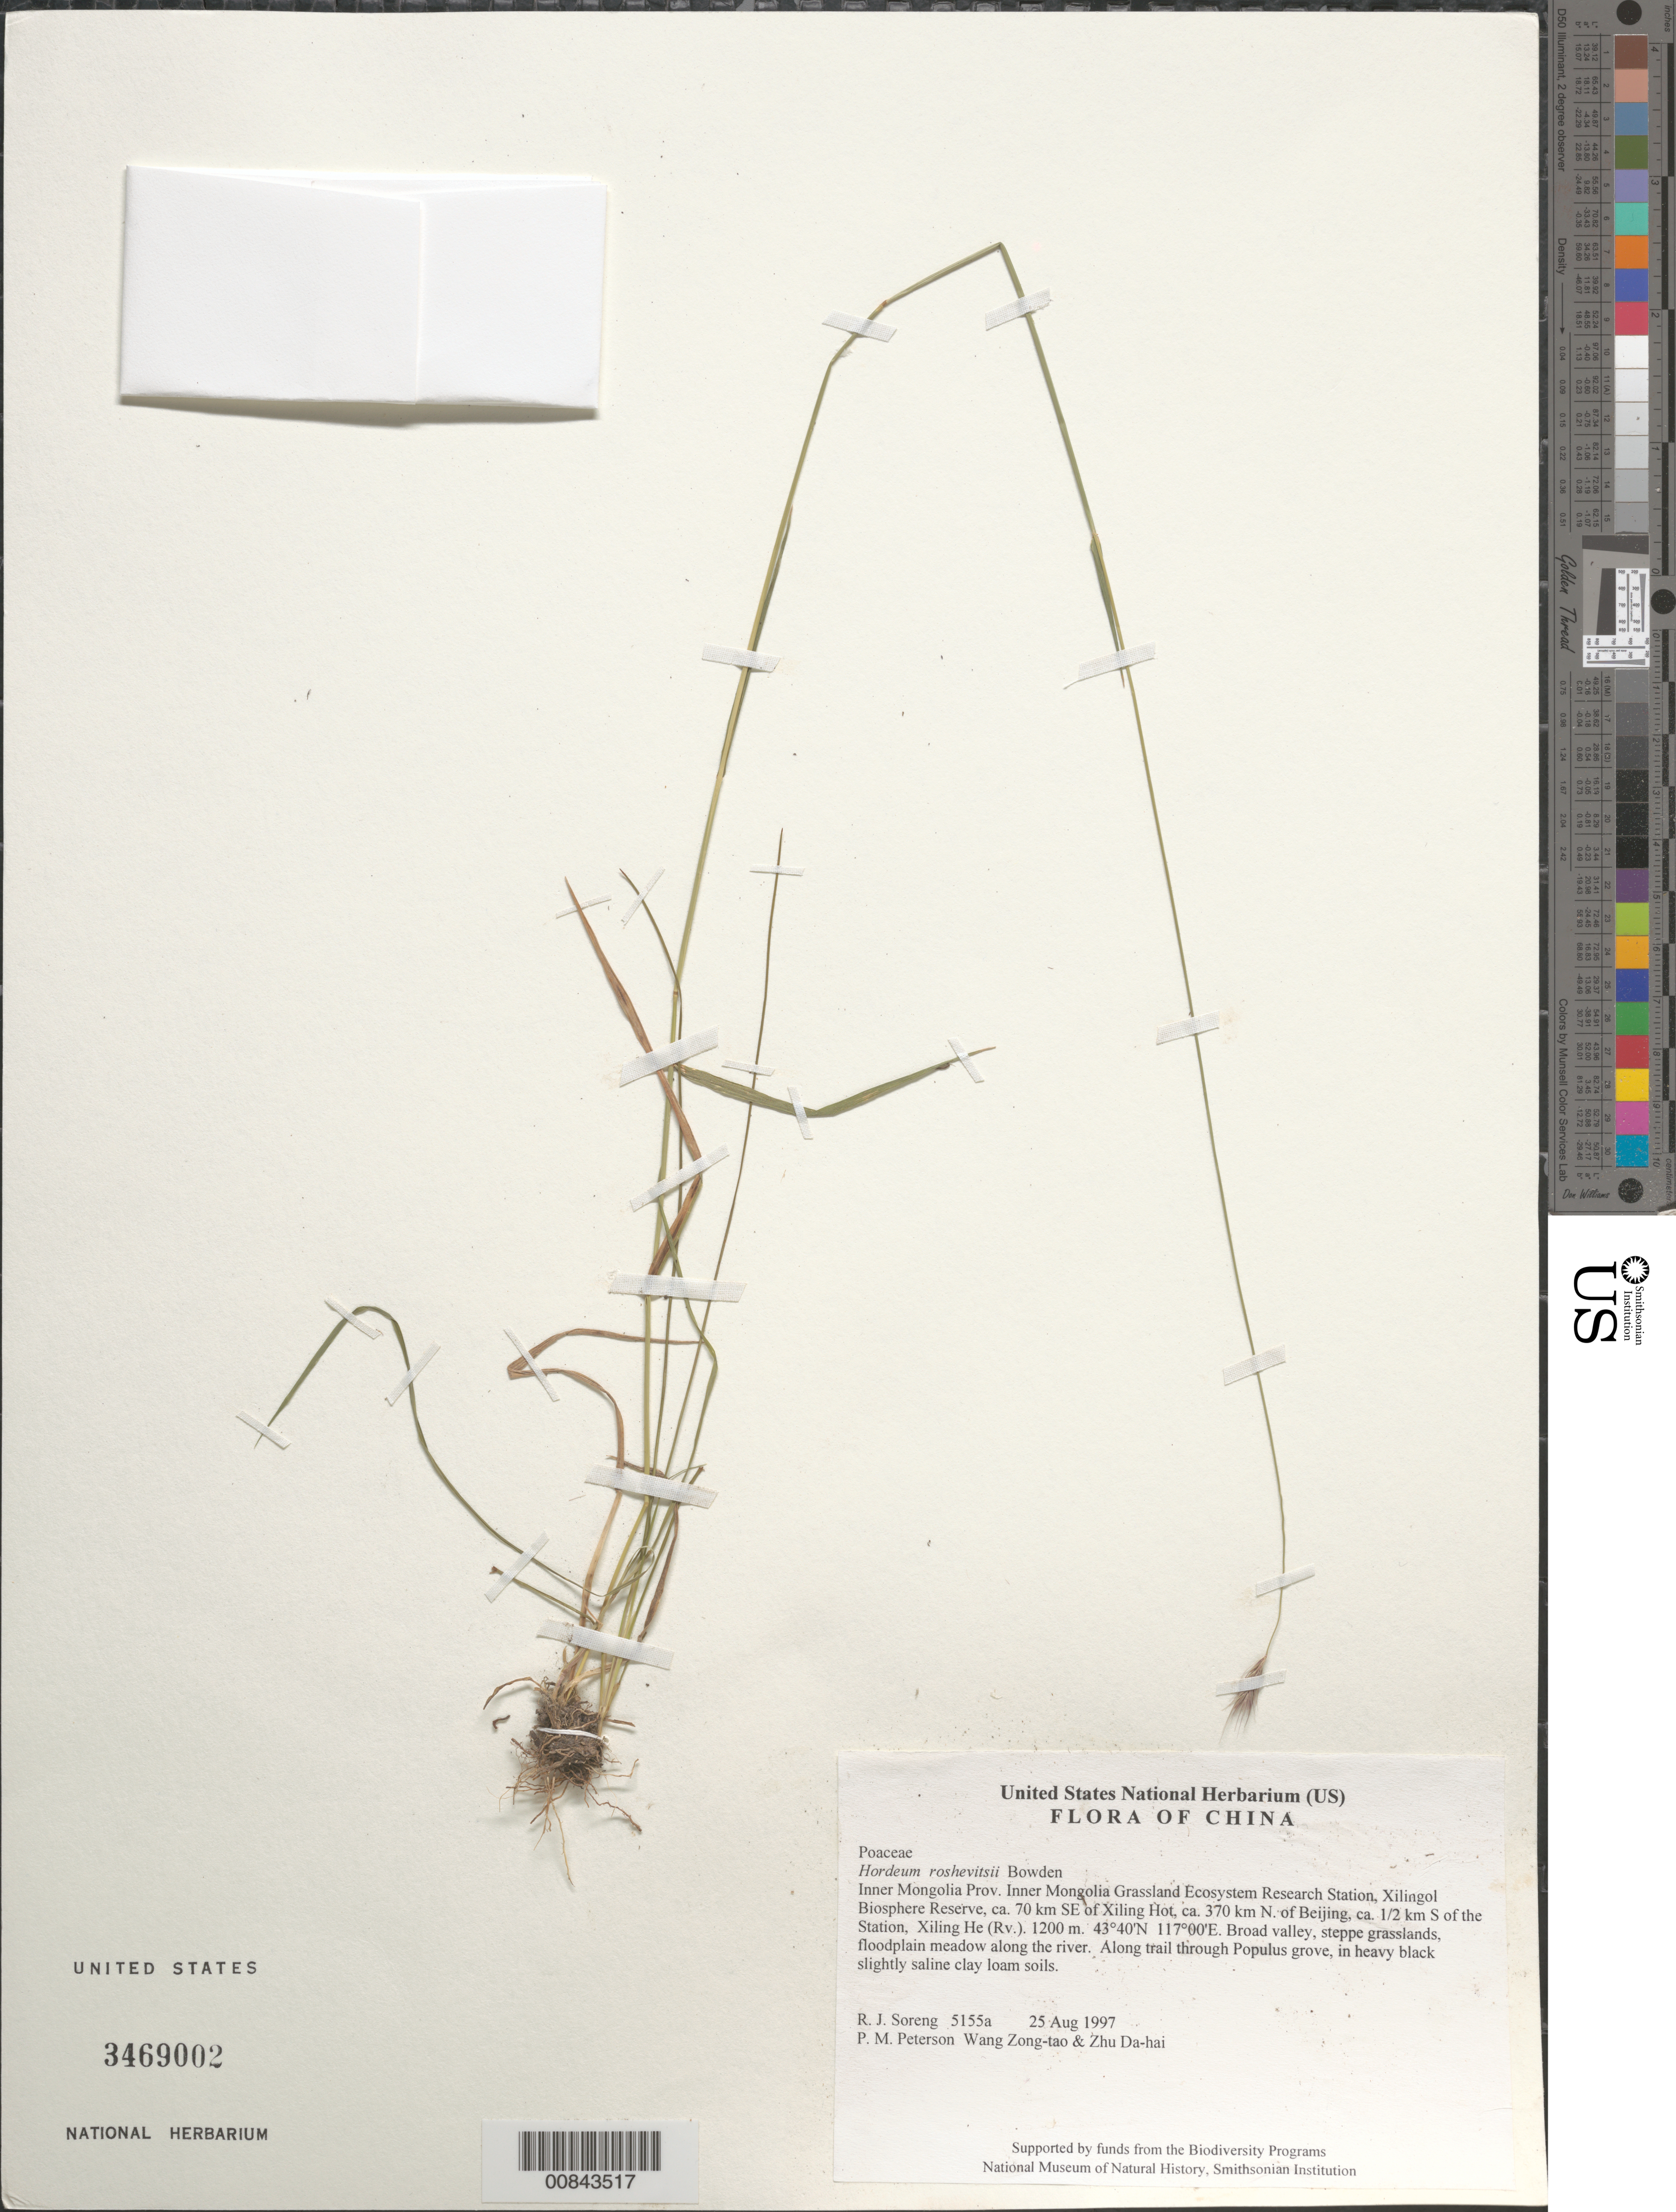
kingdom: Plantae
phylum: Tracheophyta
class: Liliopsida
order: Poales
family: Poaceae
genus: Hordeum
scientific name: Hordeum roshevitzii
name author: Bowden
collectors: R. J. Soreng, P. M. Peterson & Zhu Da-hai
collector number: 5155a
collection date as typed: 25 Aug 1997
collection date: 1997-08-25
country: China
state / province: Nei Monggol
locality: Inner Mongolia Grassland Ecosystem Research Station, Xilingol Biosphere Reserve, ca. 70 km SE of Xiling Hot, ca. 370 km N. of Beijing, ca. 1/2 km S of the Station, Xiling He (Rv.)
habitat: Broad valley, steppe grasslands, floodplain meadow along the river. Along trail through Populus grove, in heavy black slight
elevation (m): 1200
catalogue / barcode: US 3469002